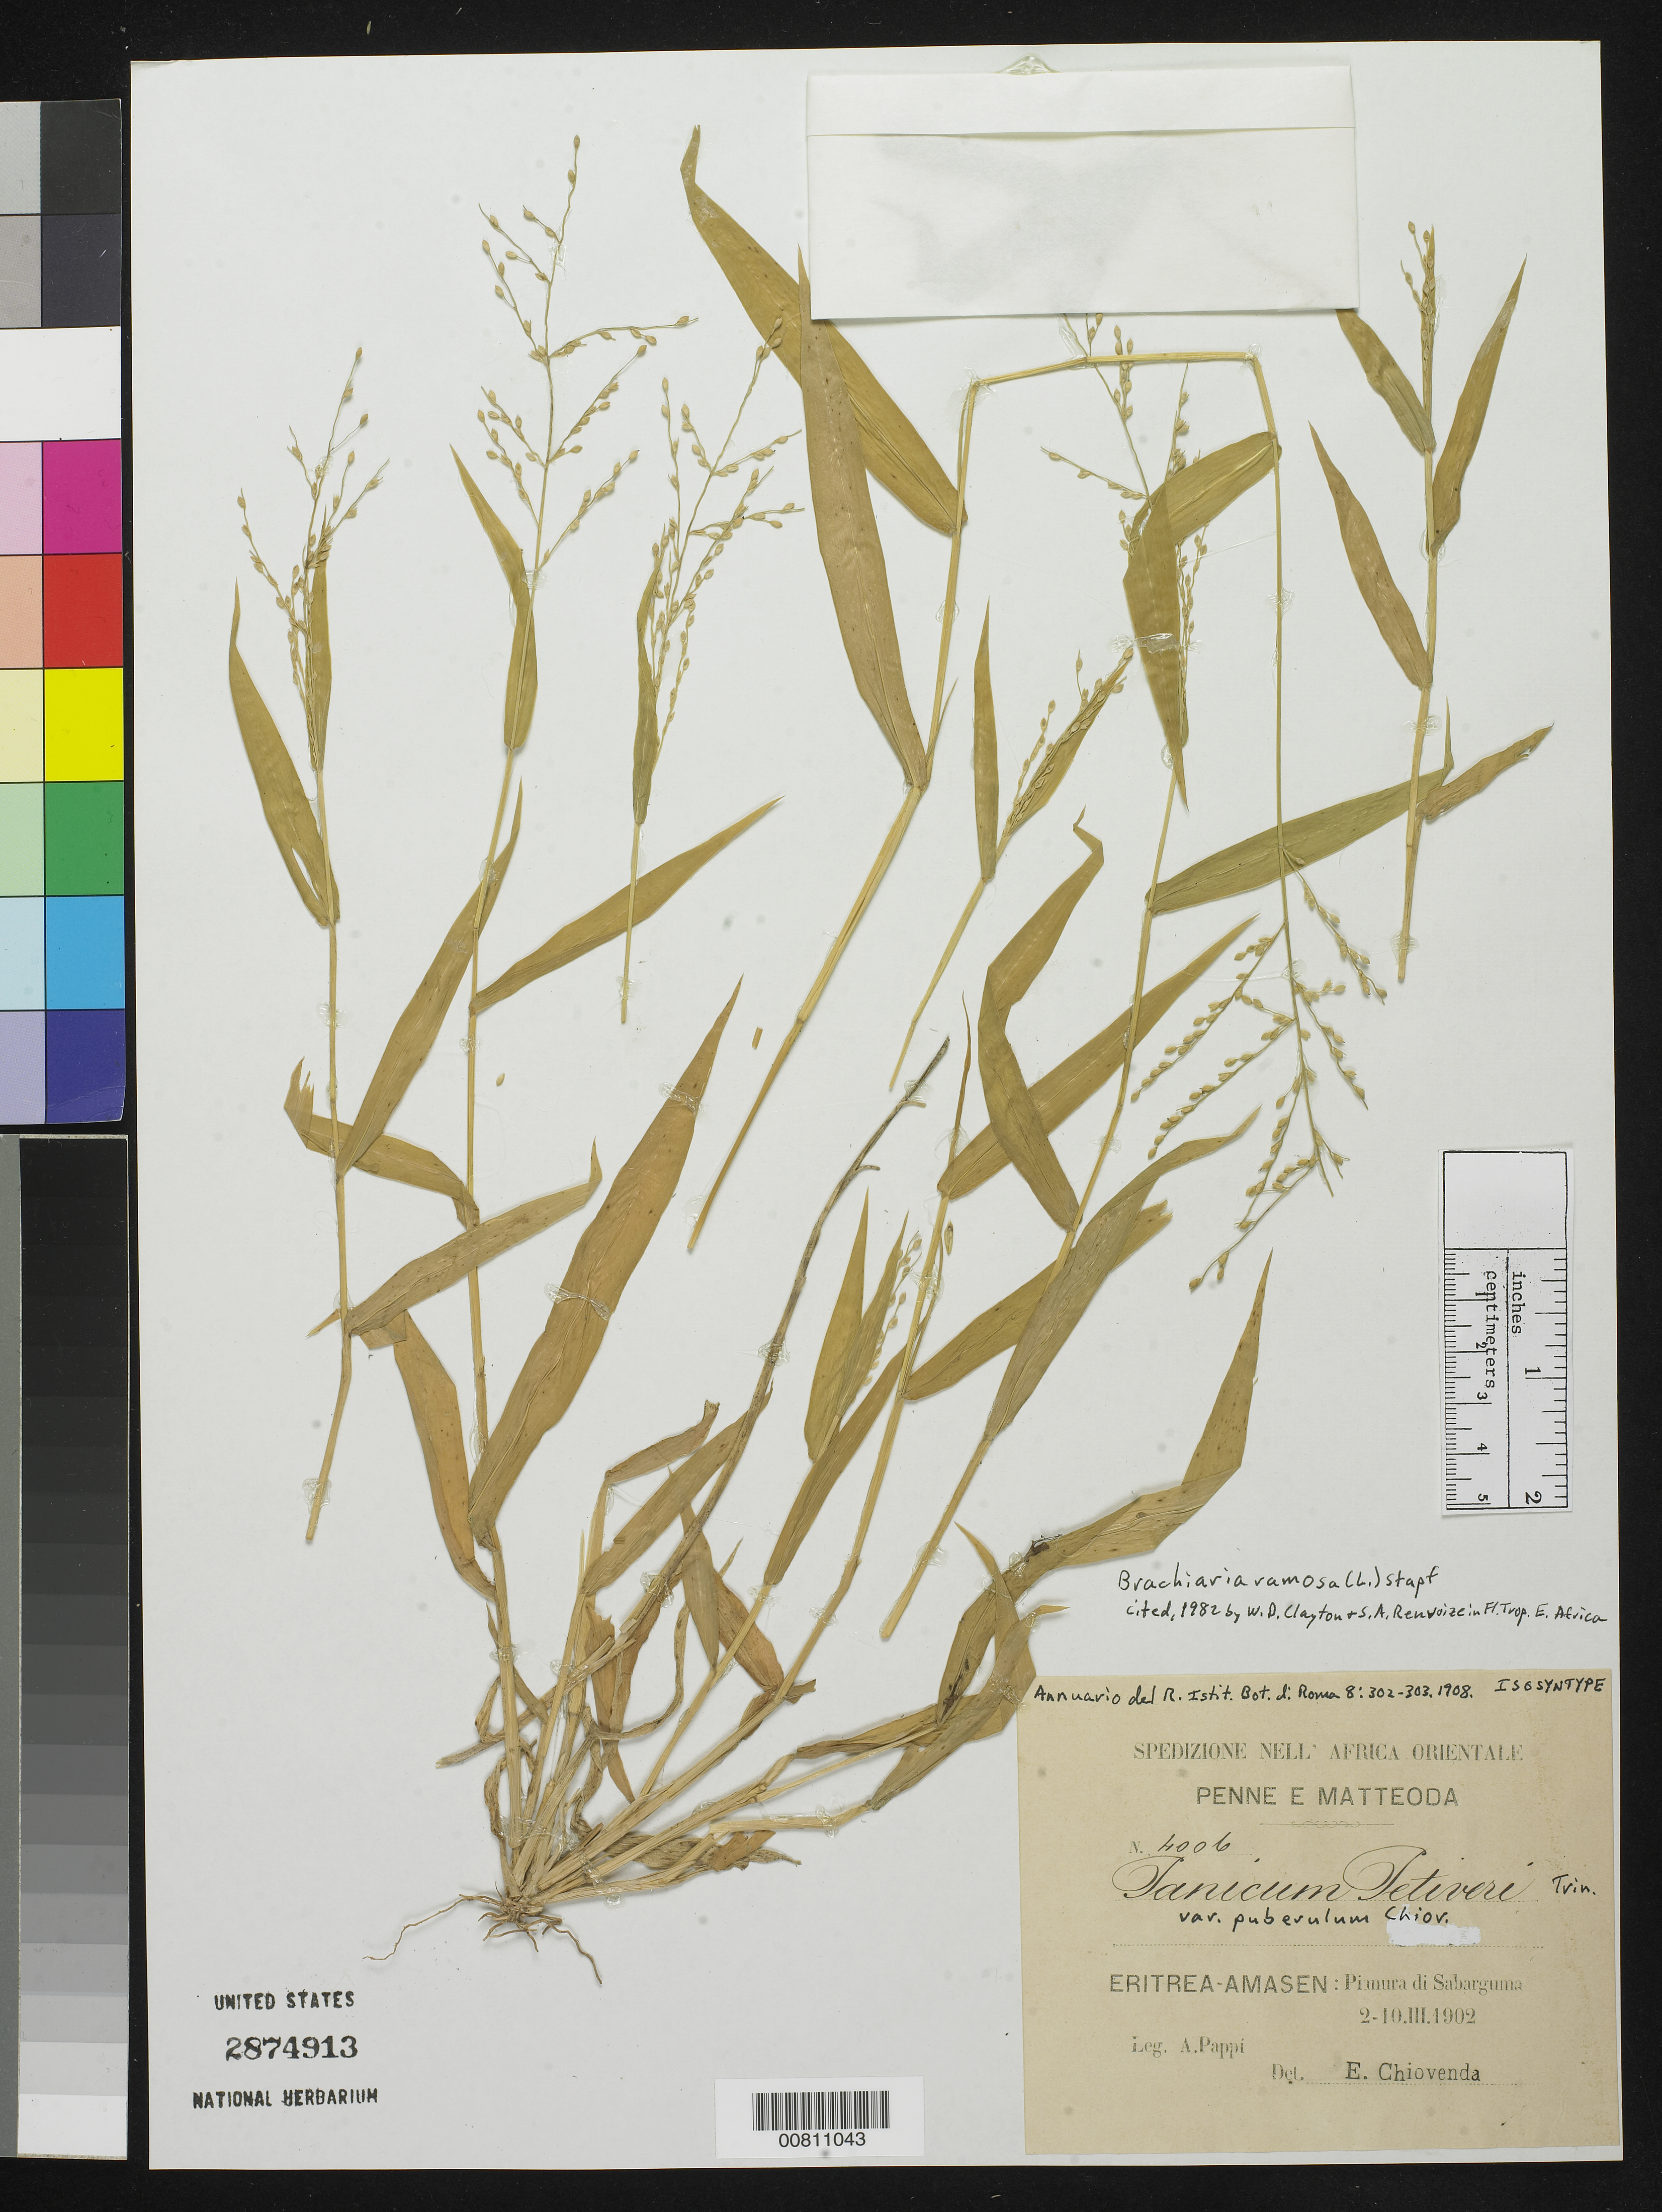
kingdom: Plantae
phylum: Tracheophyta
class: Liliopsida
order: Poales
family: Poaceae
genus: Panicum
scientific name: Panicum petiveri var. puberulum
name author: Chiov.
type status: Isosyntype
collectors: A. Pappi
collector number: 4006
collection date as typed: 02 Mar 1902 to 10 Mar 1902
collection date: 1902-03-02/1902-03-10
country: Eritrea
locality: Eritrea-Amasen: Pianura di Sabarguma.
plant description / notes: Cited 1982 by W.D. Clayton & S.A. Renvoize in Fl. Trop. E. Africa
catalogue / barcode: US 2874913